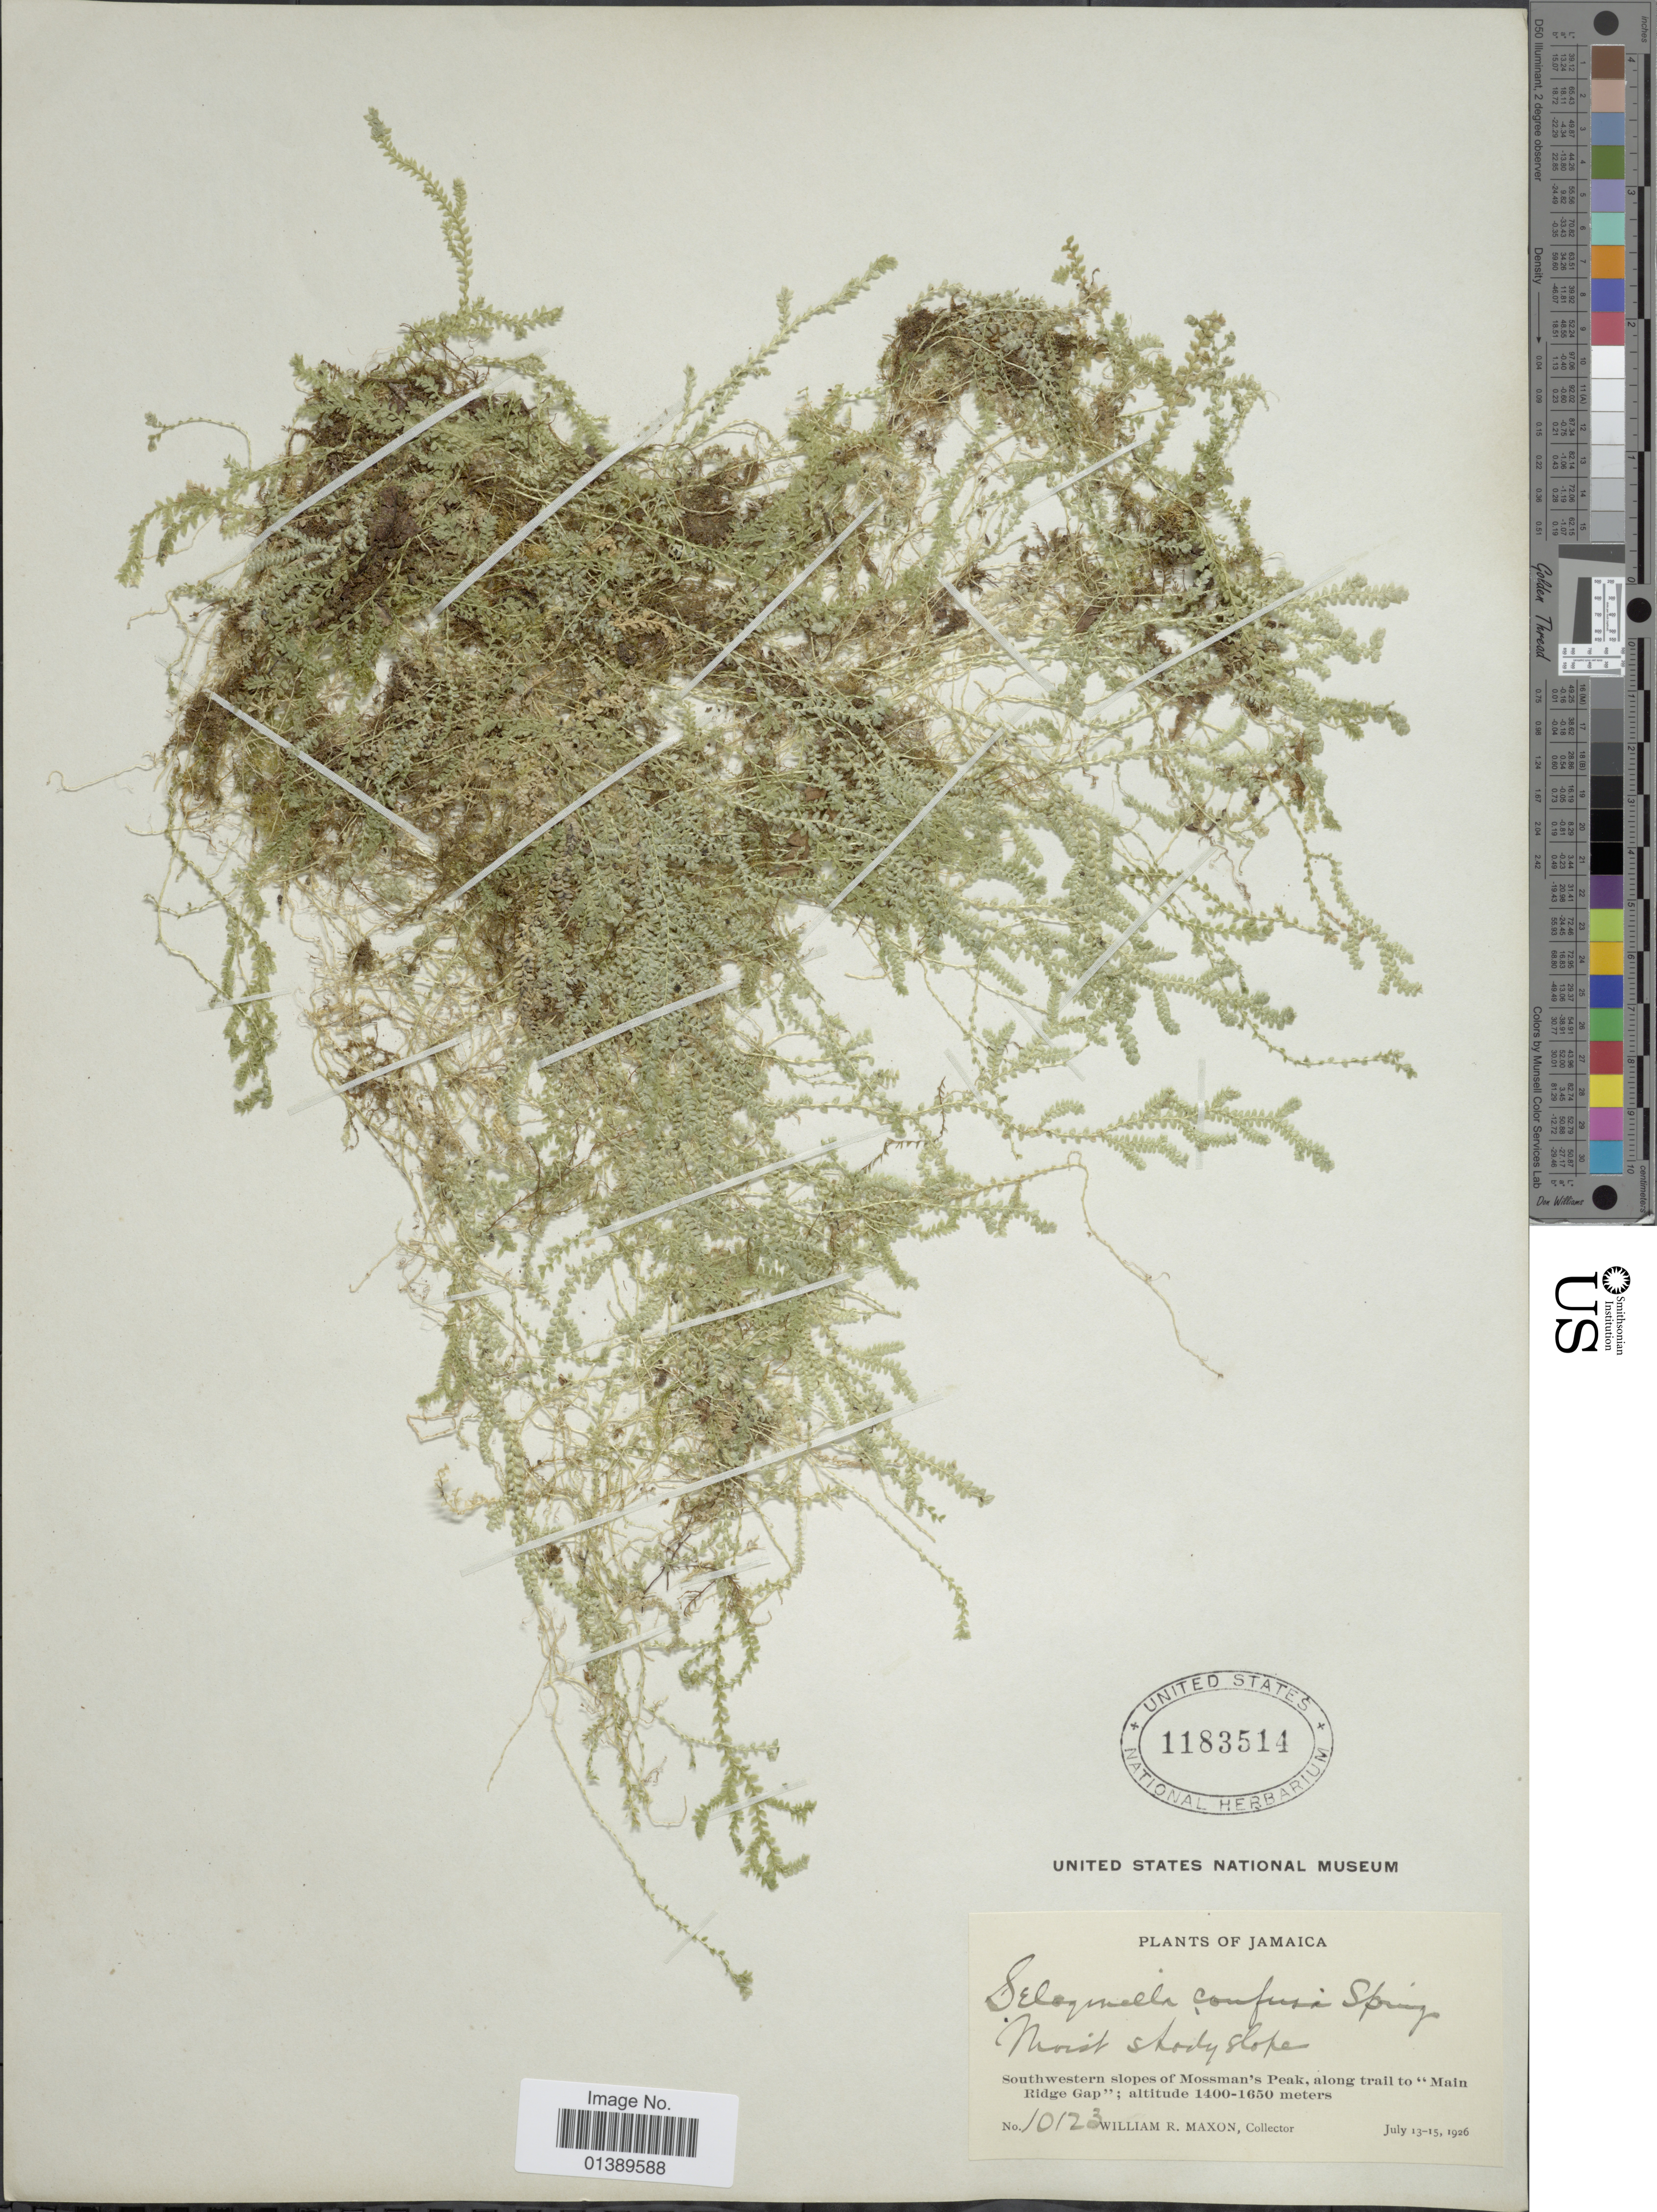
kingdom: Plantae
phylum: Tracheophyta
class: Lycopodiopsida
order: Selaginellales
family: Selaginellaceae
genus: Selaginella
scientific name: Selaginella confusa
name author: Spring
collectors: W. R. Maxon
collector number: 10123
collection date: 1926-07-13/1926-07-15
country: Jamaica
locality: Southwestern slopes of Mossman's Peak, along trail to "Main Ridge Gap"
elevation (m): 1400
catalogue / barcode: US 1183514